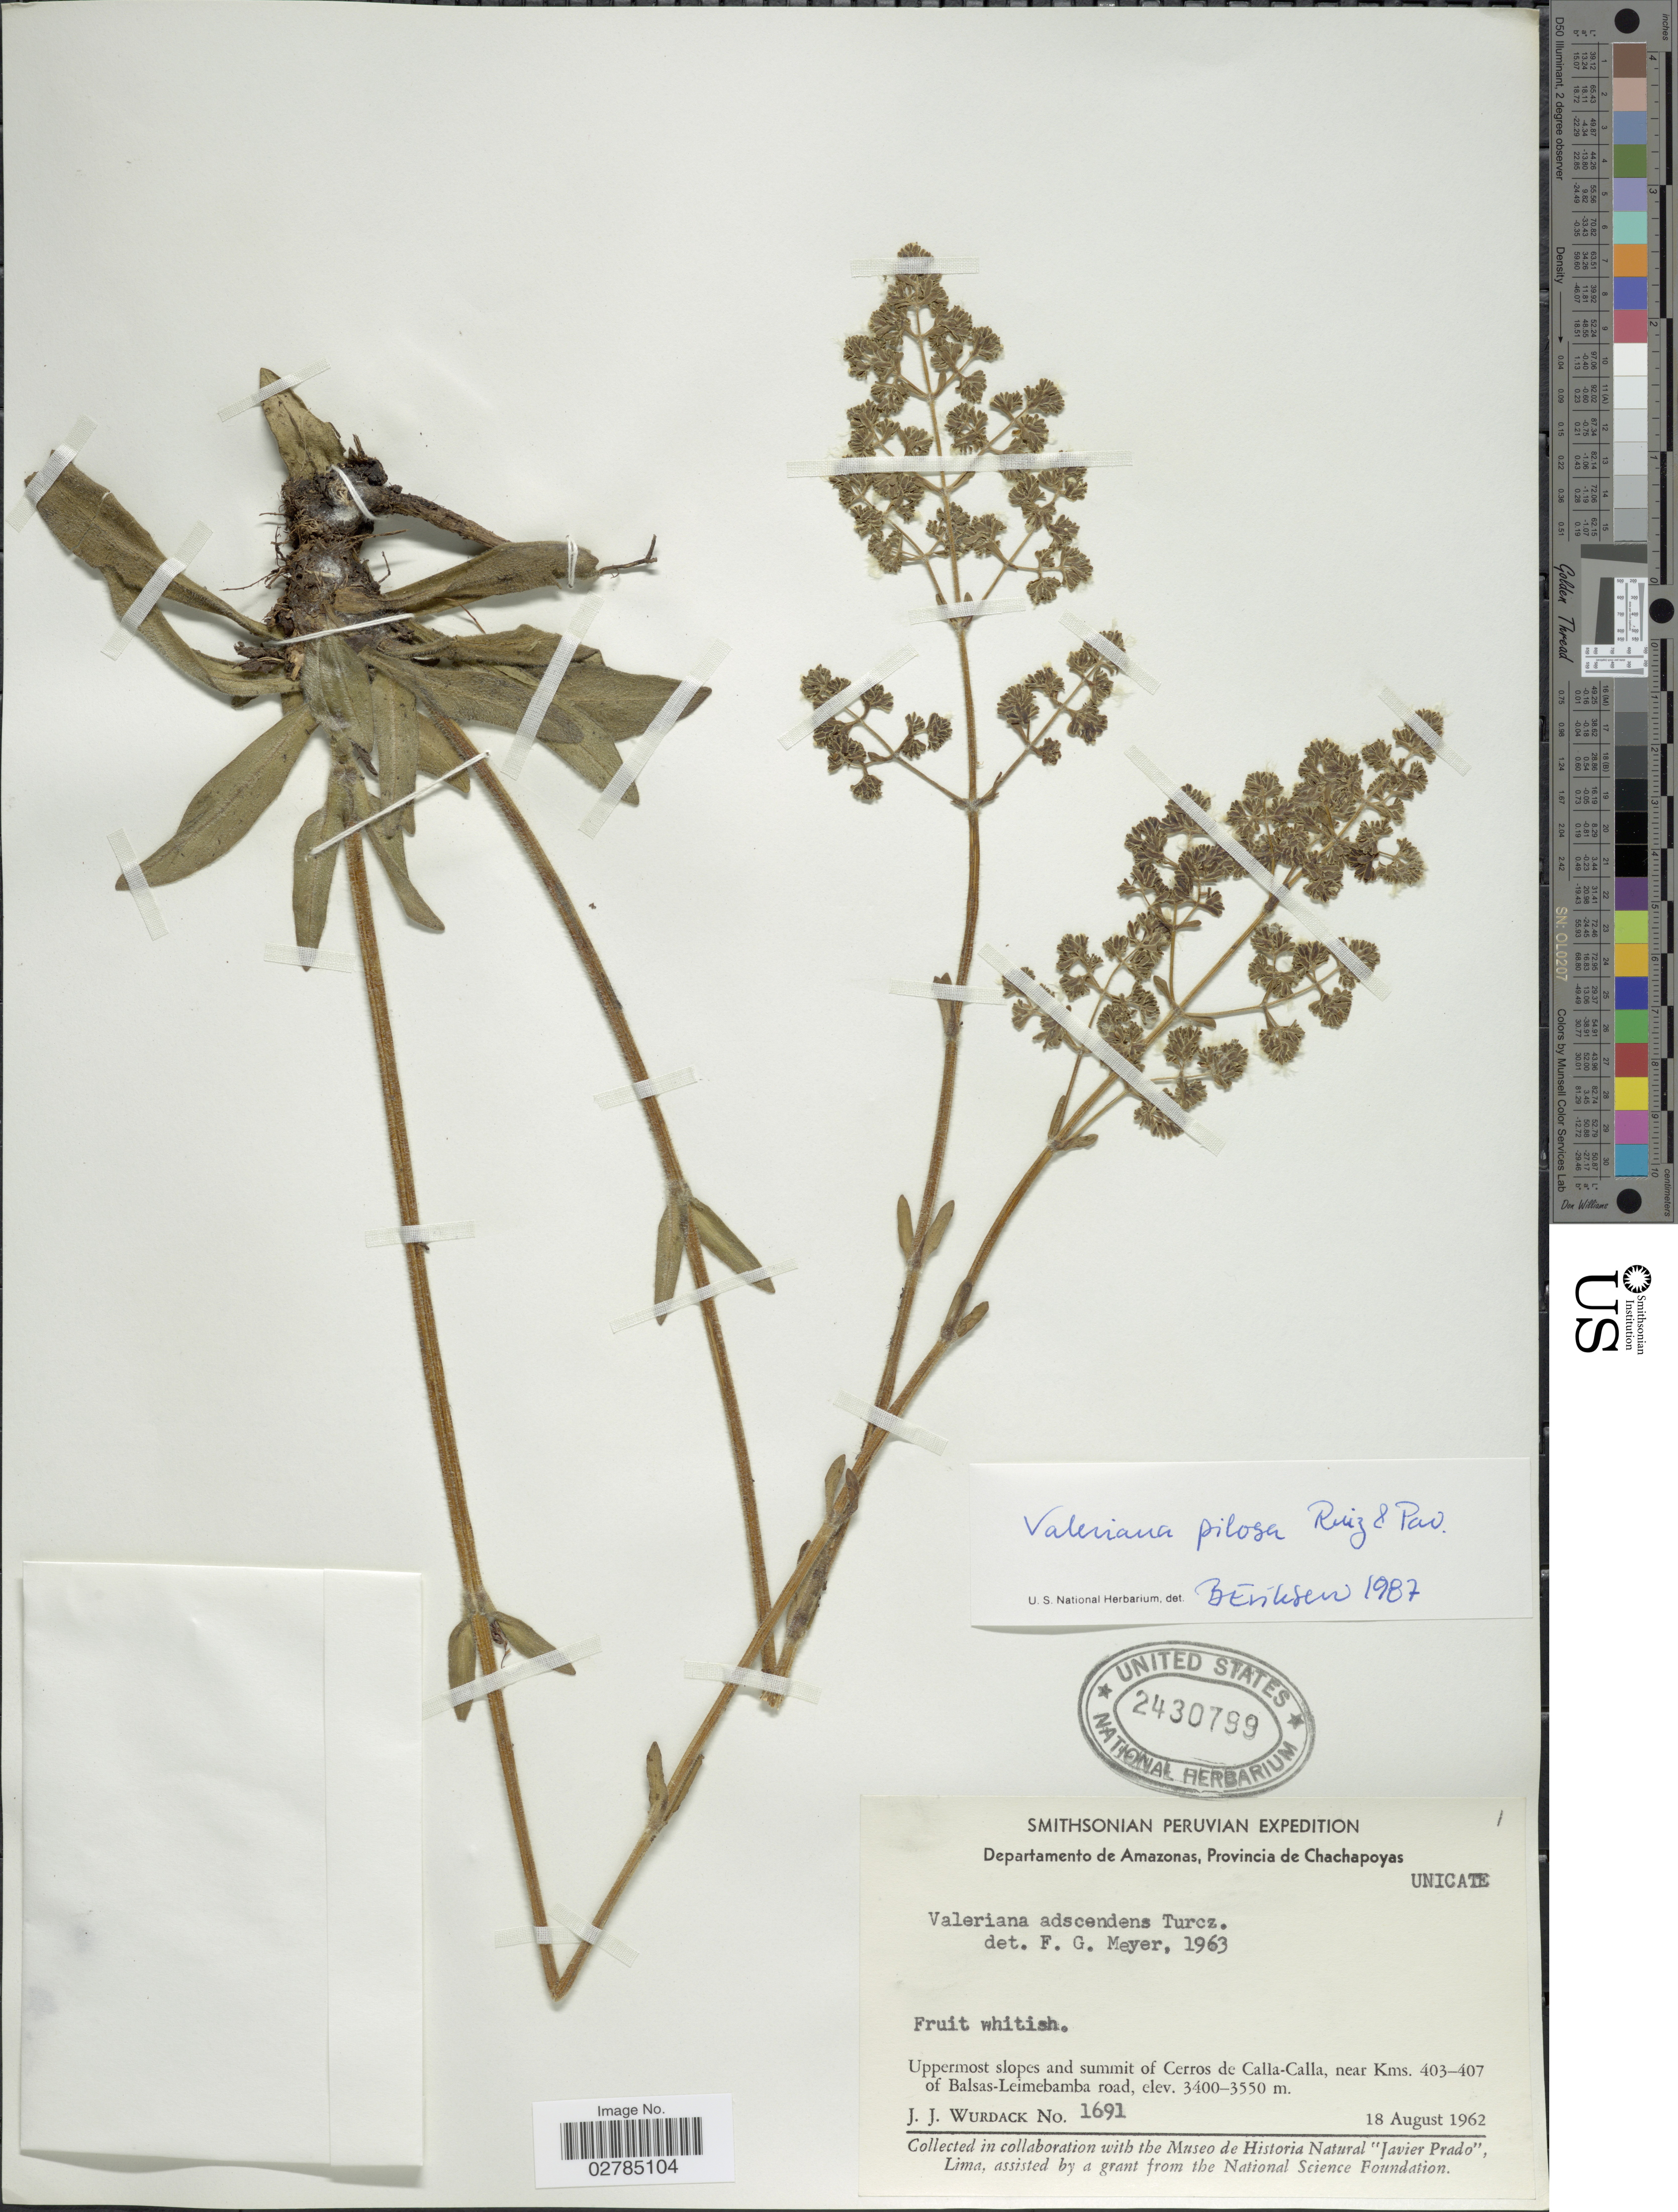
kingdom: Plantae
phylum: Tracheophyta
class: Magnoliopsida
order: Dipsacales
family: Caprifoliaceae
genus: Valeriana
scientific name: Valeriana pilosa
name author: Ruiz & Pav.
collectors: J. J. Wurdack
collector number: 1691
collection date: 1962-08-18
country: Peru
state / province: Amazonas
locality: Departamento de Amazonas, Provincia de Chachapoyas, Uppermost slopes and summit of Cerros de Calla-Calla, near Kms. 403-407 of Balsas-Leimebamba road.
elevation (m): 3400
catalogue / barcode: US 2430799